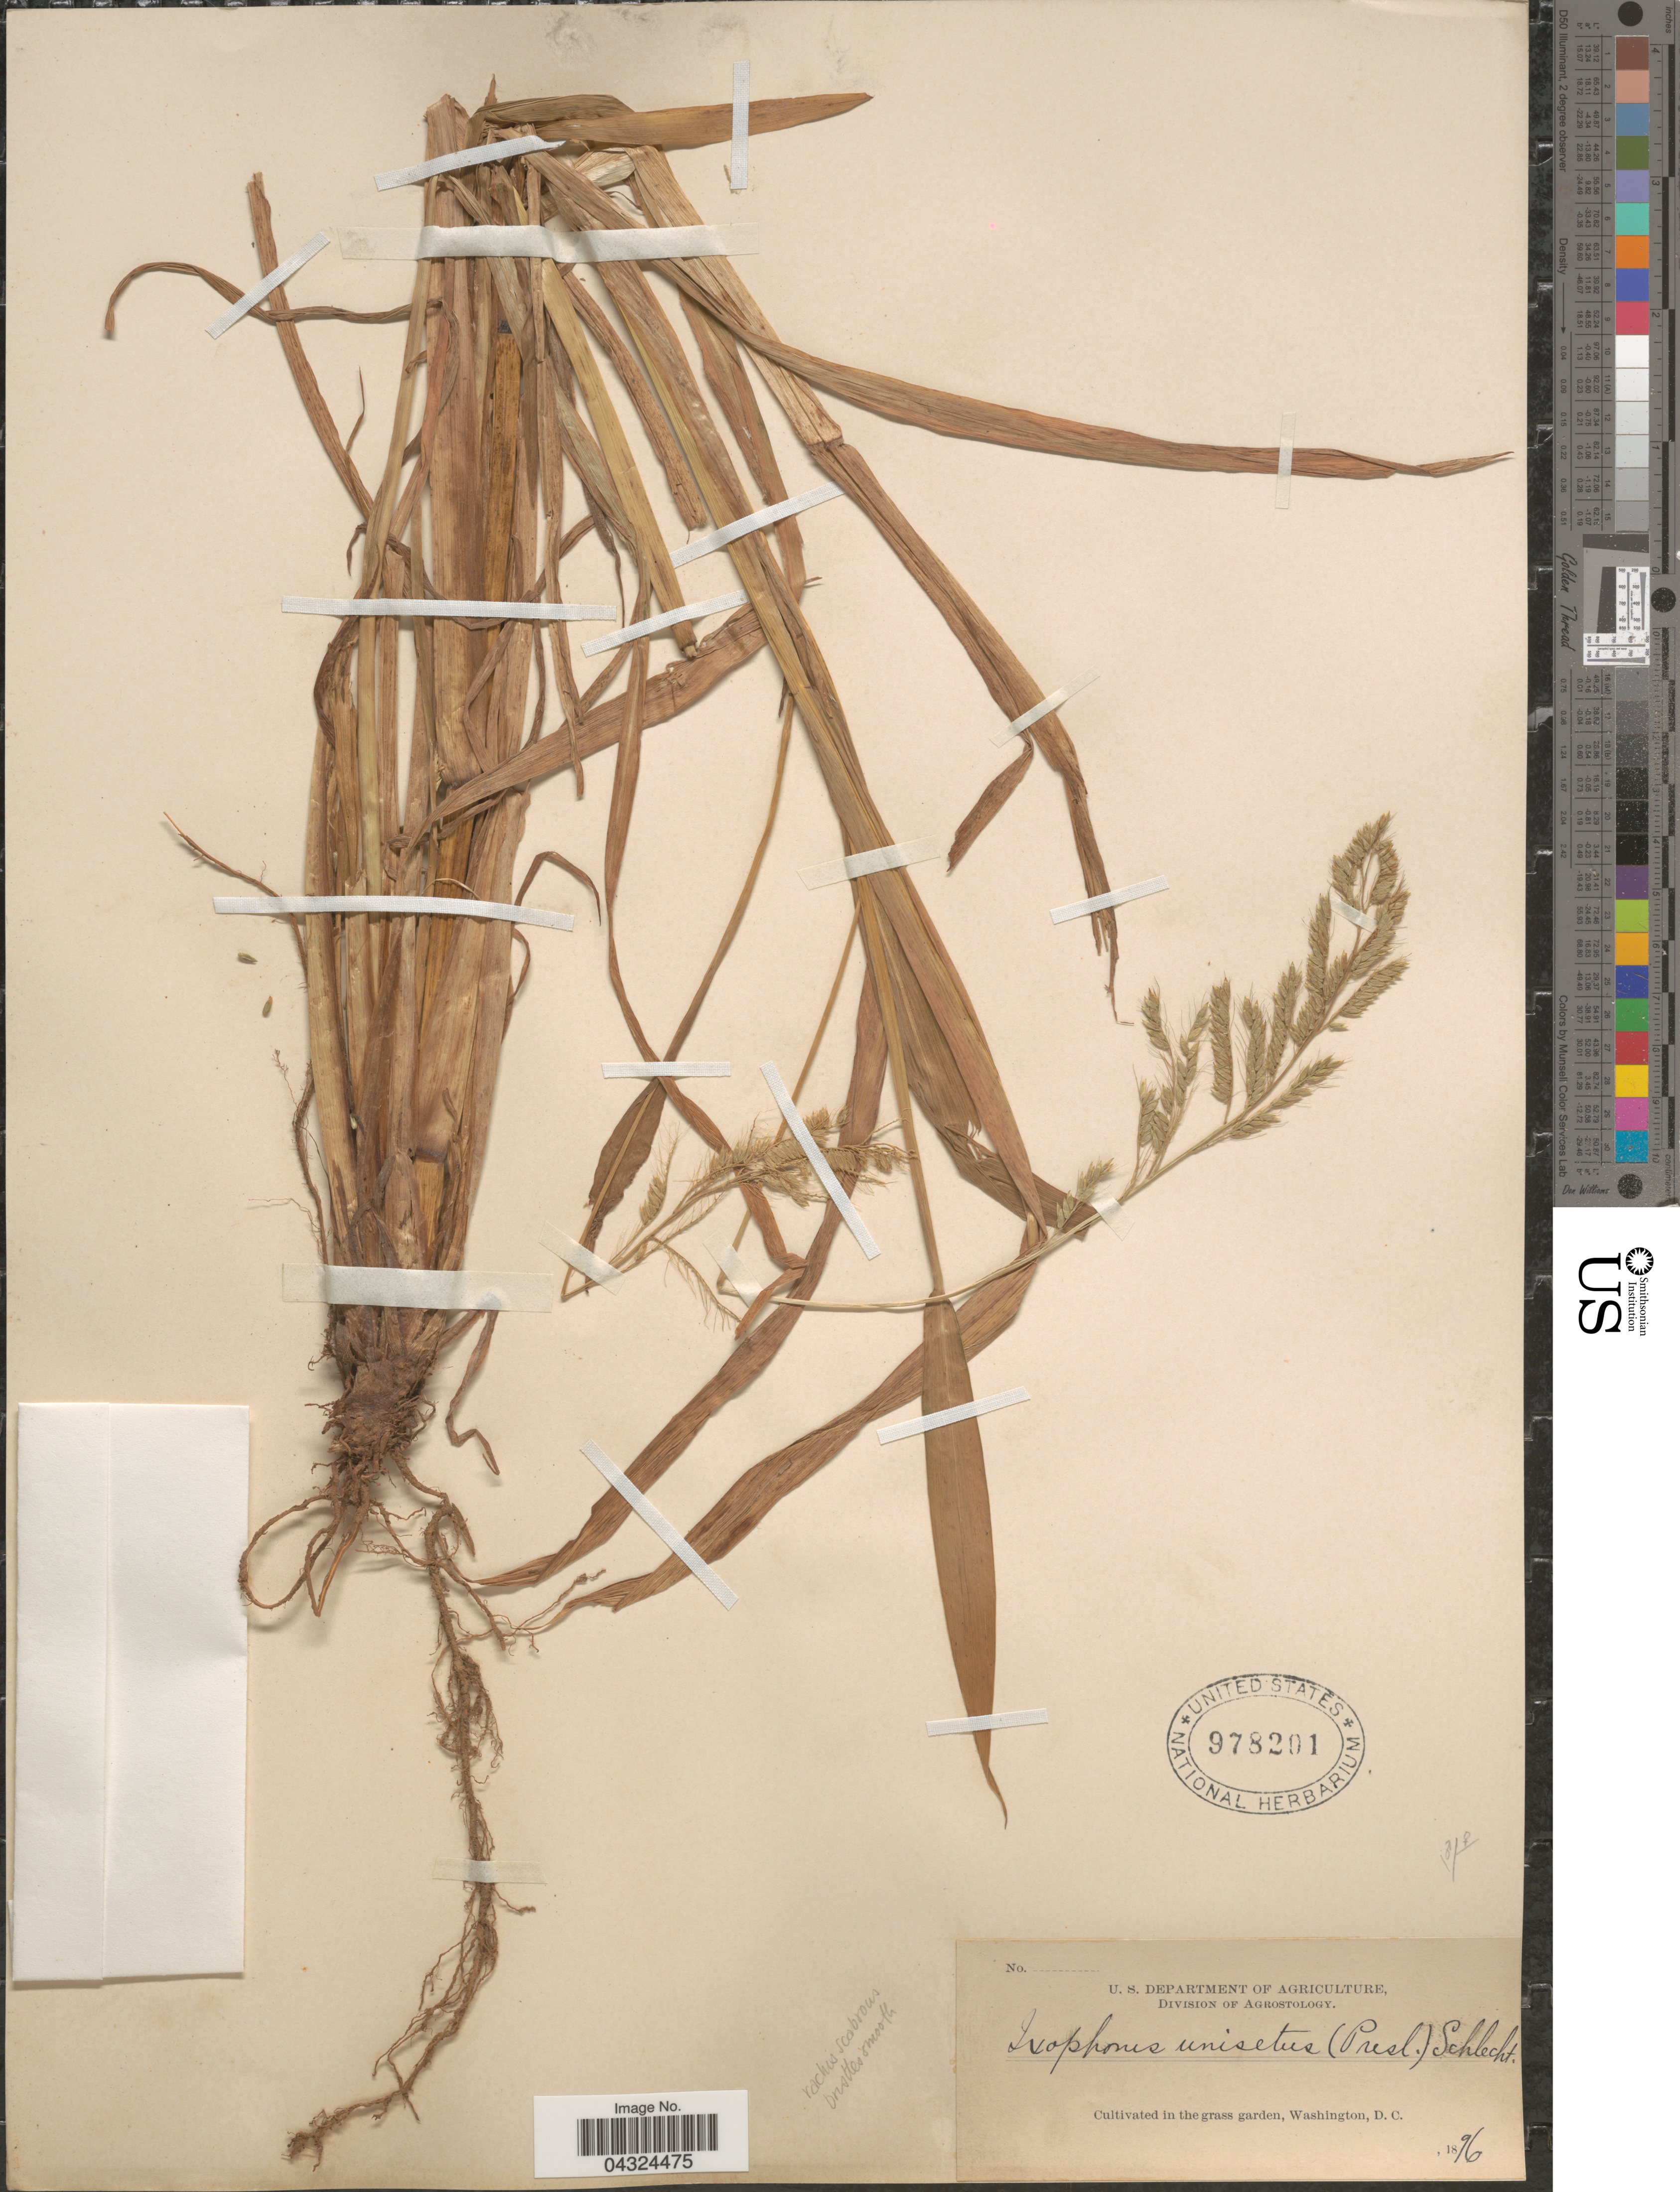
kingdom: Plantae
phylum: Tracheophyta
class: Liliopsida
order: Poales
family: Poaceae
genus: Ixophorus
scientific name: Ixophorus unisetus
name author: (J. Presl) Schltdl.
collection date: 1896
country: United States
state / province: District of Columbia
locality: In the grass garden, Washington, D.C.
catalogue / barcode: US 978201